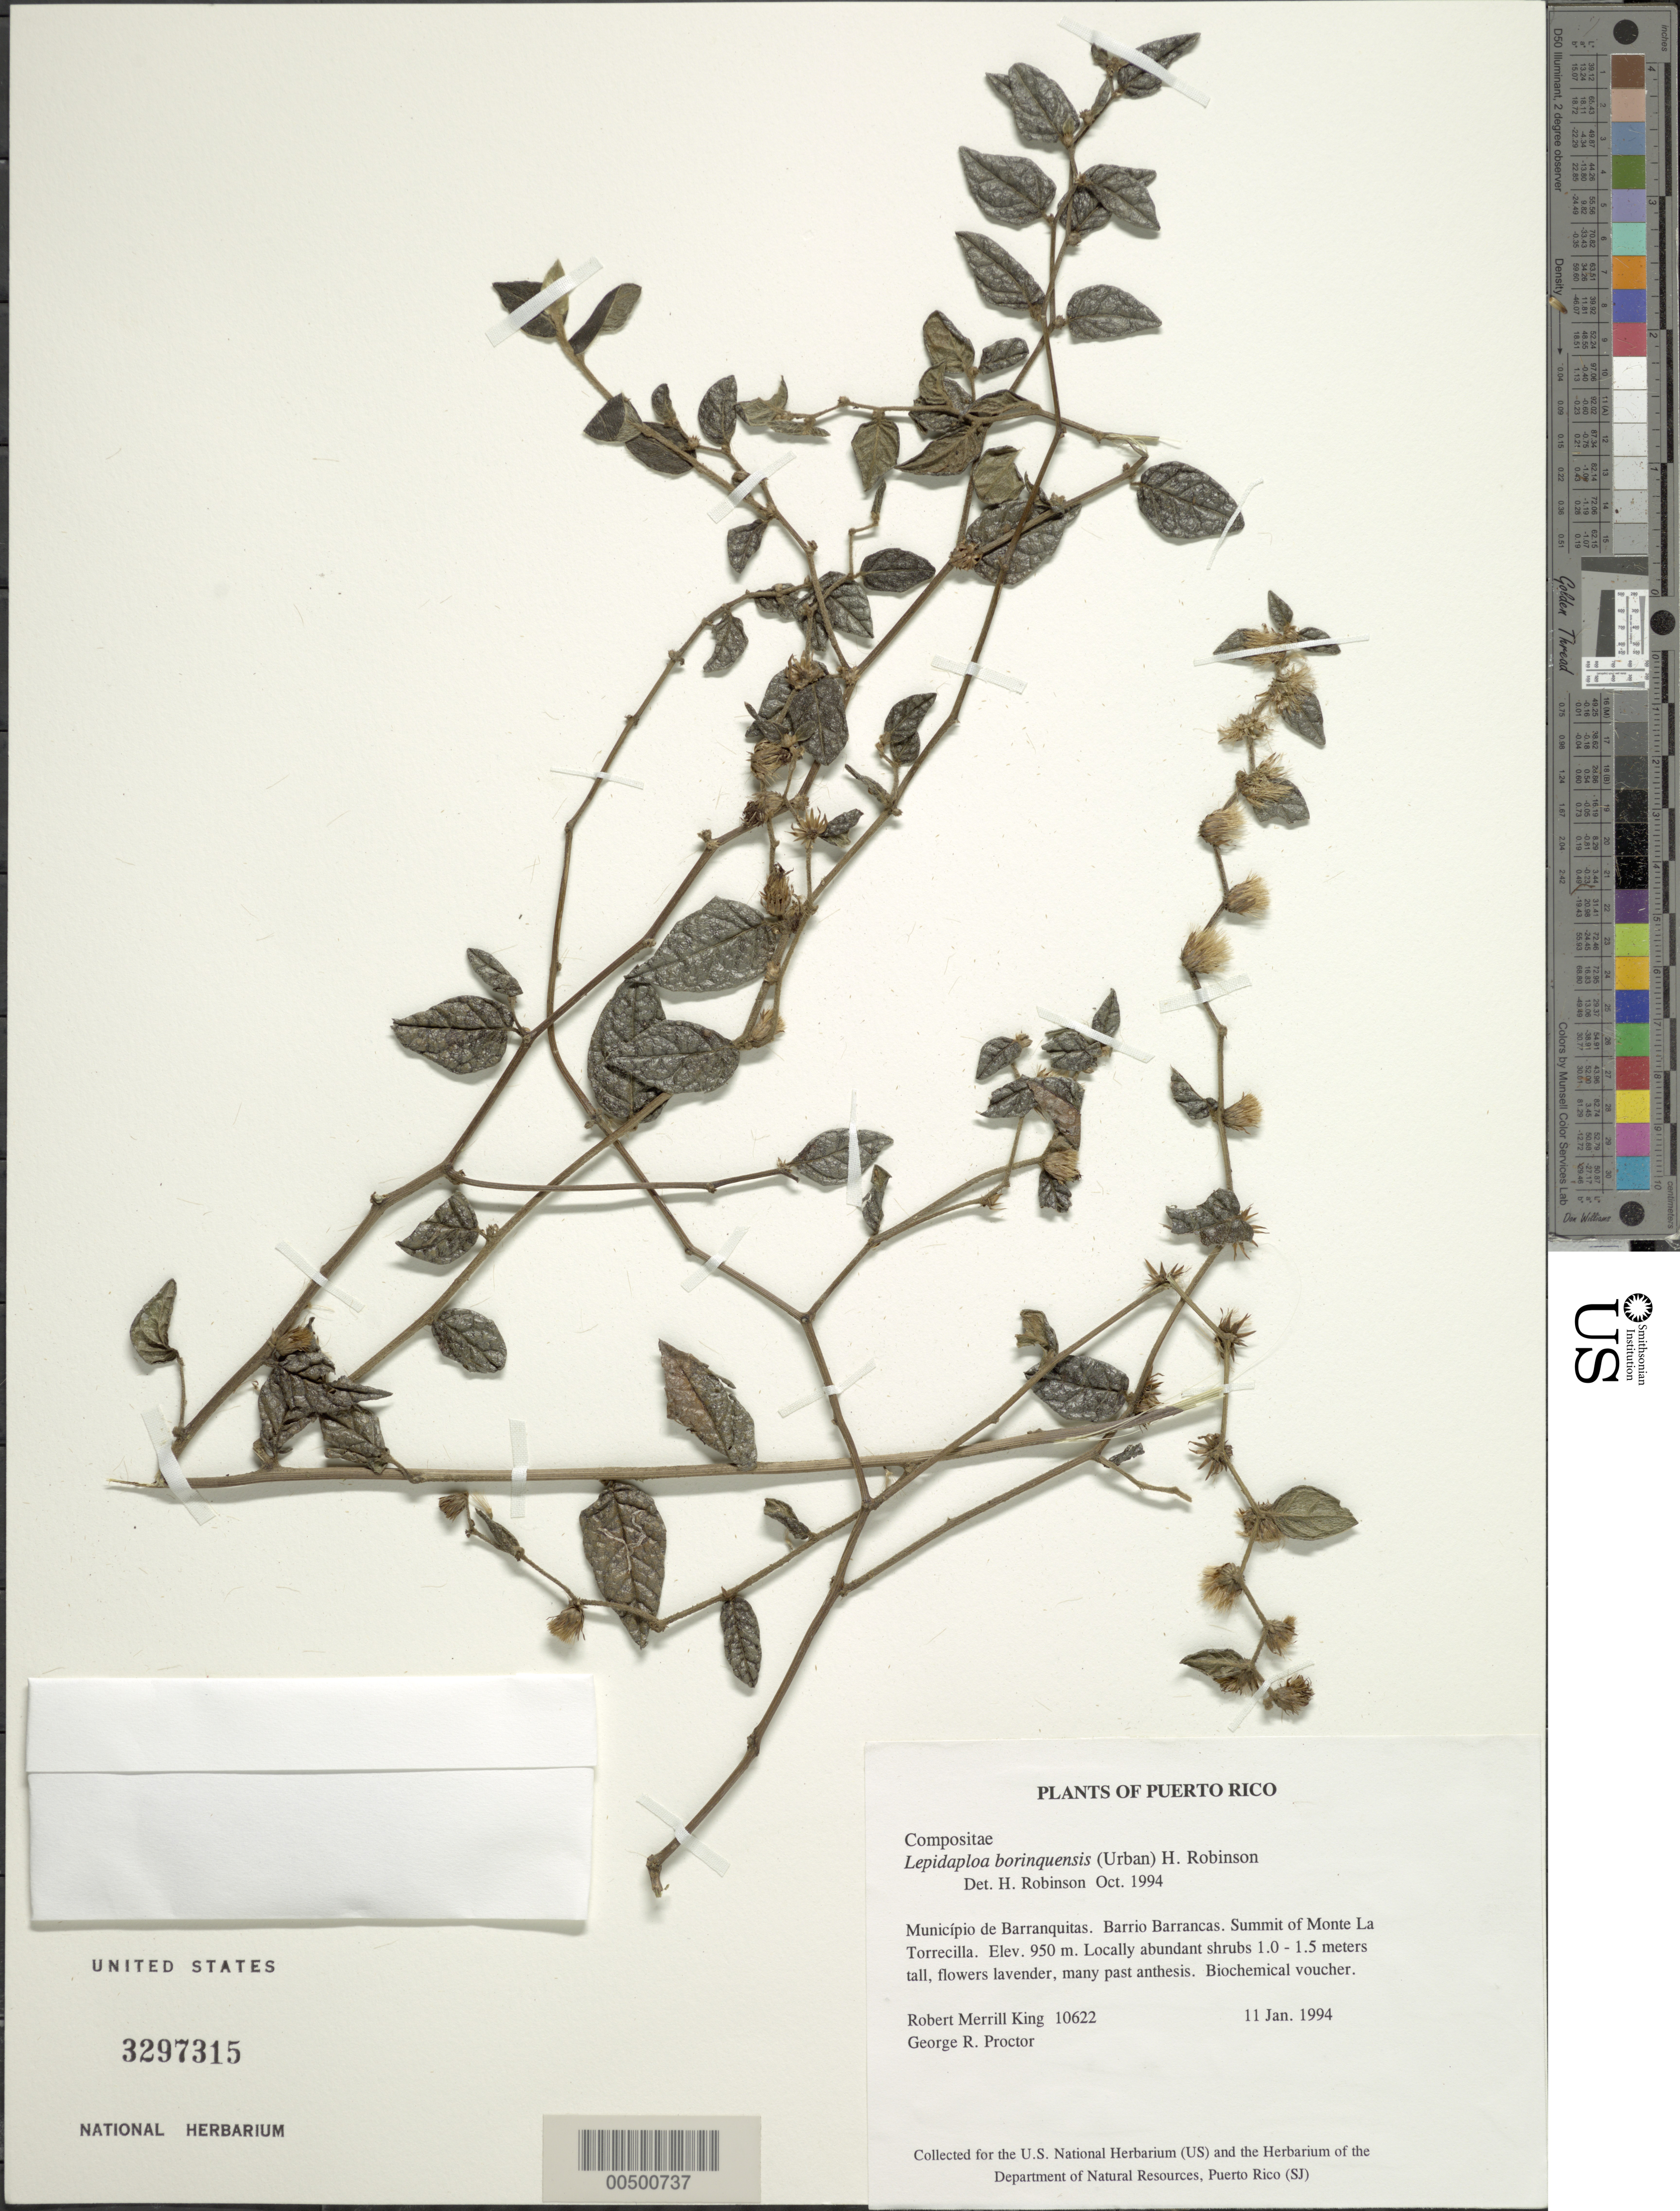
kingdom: Plantae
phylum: Tracheophyta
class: Magnoliopsida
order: Asterales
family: Asteraceae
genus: Lepidaploa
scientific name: Lepidaploa borinquensis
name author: (Urb.) H. Rob.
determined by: Robinson, Harold E., (US)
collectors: R. M. King & G. Proctor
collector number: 10622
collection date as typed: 11 Jan 1994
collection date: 1994-01-11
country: Puerto Rico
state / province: Barranquitas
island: Greater Antilles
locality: Barrio Barrancas. Summit of Monte La Torrecilla, Barranquitas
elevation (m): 950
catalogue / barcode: US 3297315